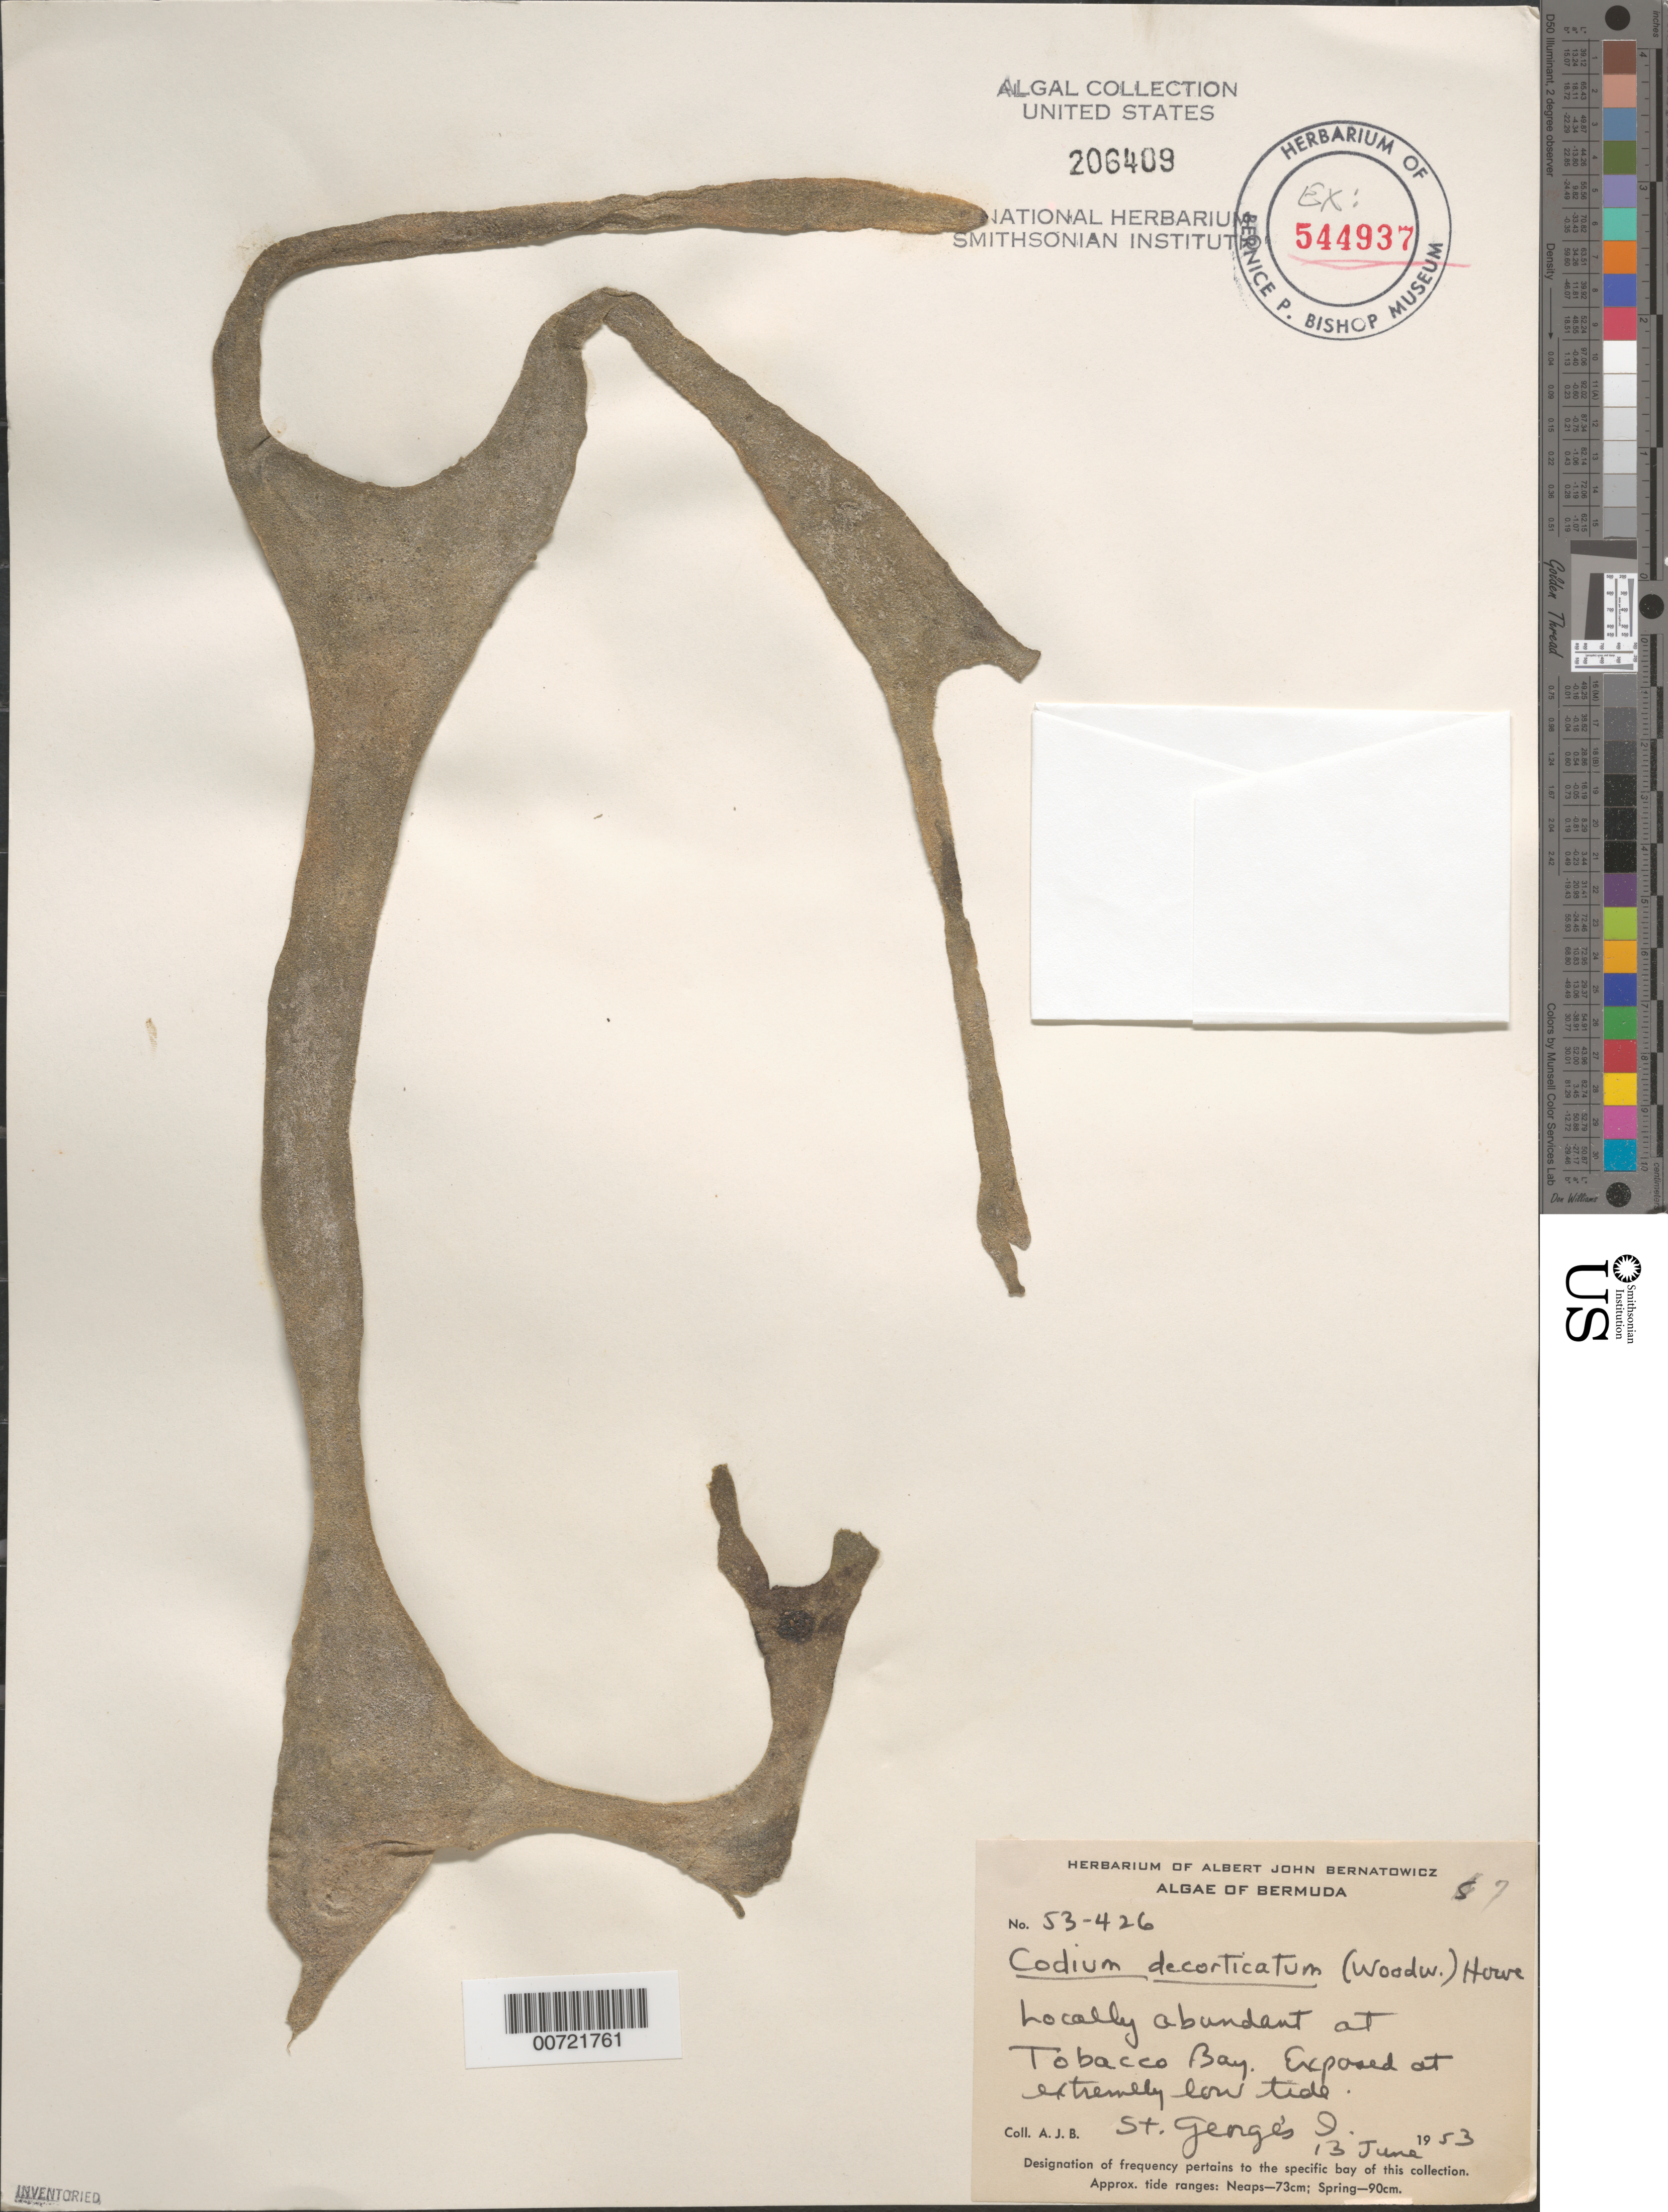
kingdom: Plantae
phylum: Chlorophyta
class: Ulvophyceae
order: Bryopsidales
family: Codiaceae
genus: Codium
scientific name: Codium decorticatum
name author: (Woodw.) M. Howe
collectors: A. Bernatowicz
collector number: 53-426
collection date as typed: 13 Jun 1953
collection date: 1953-06-13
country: Bermuda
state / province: Saint George's (parish)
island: St. George's Island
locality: Tobacco Bay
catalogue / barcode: US 206409